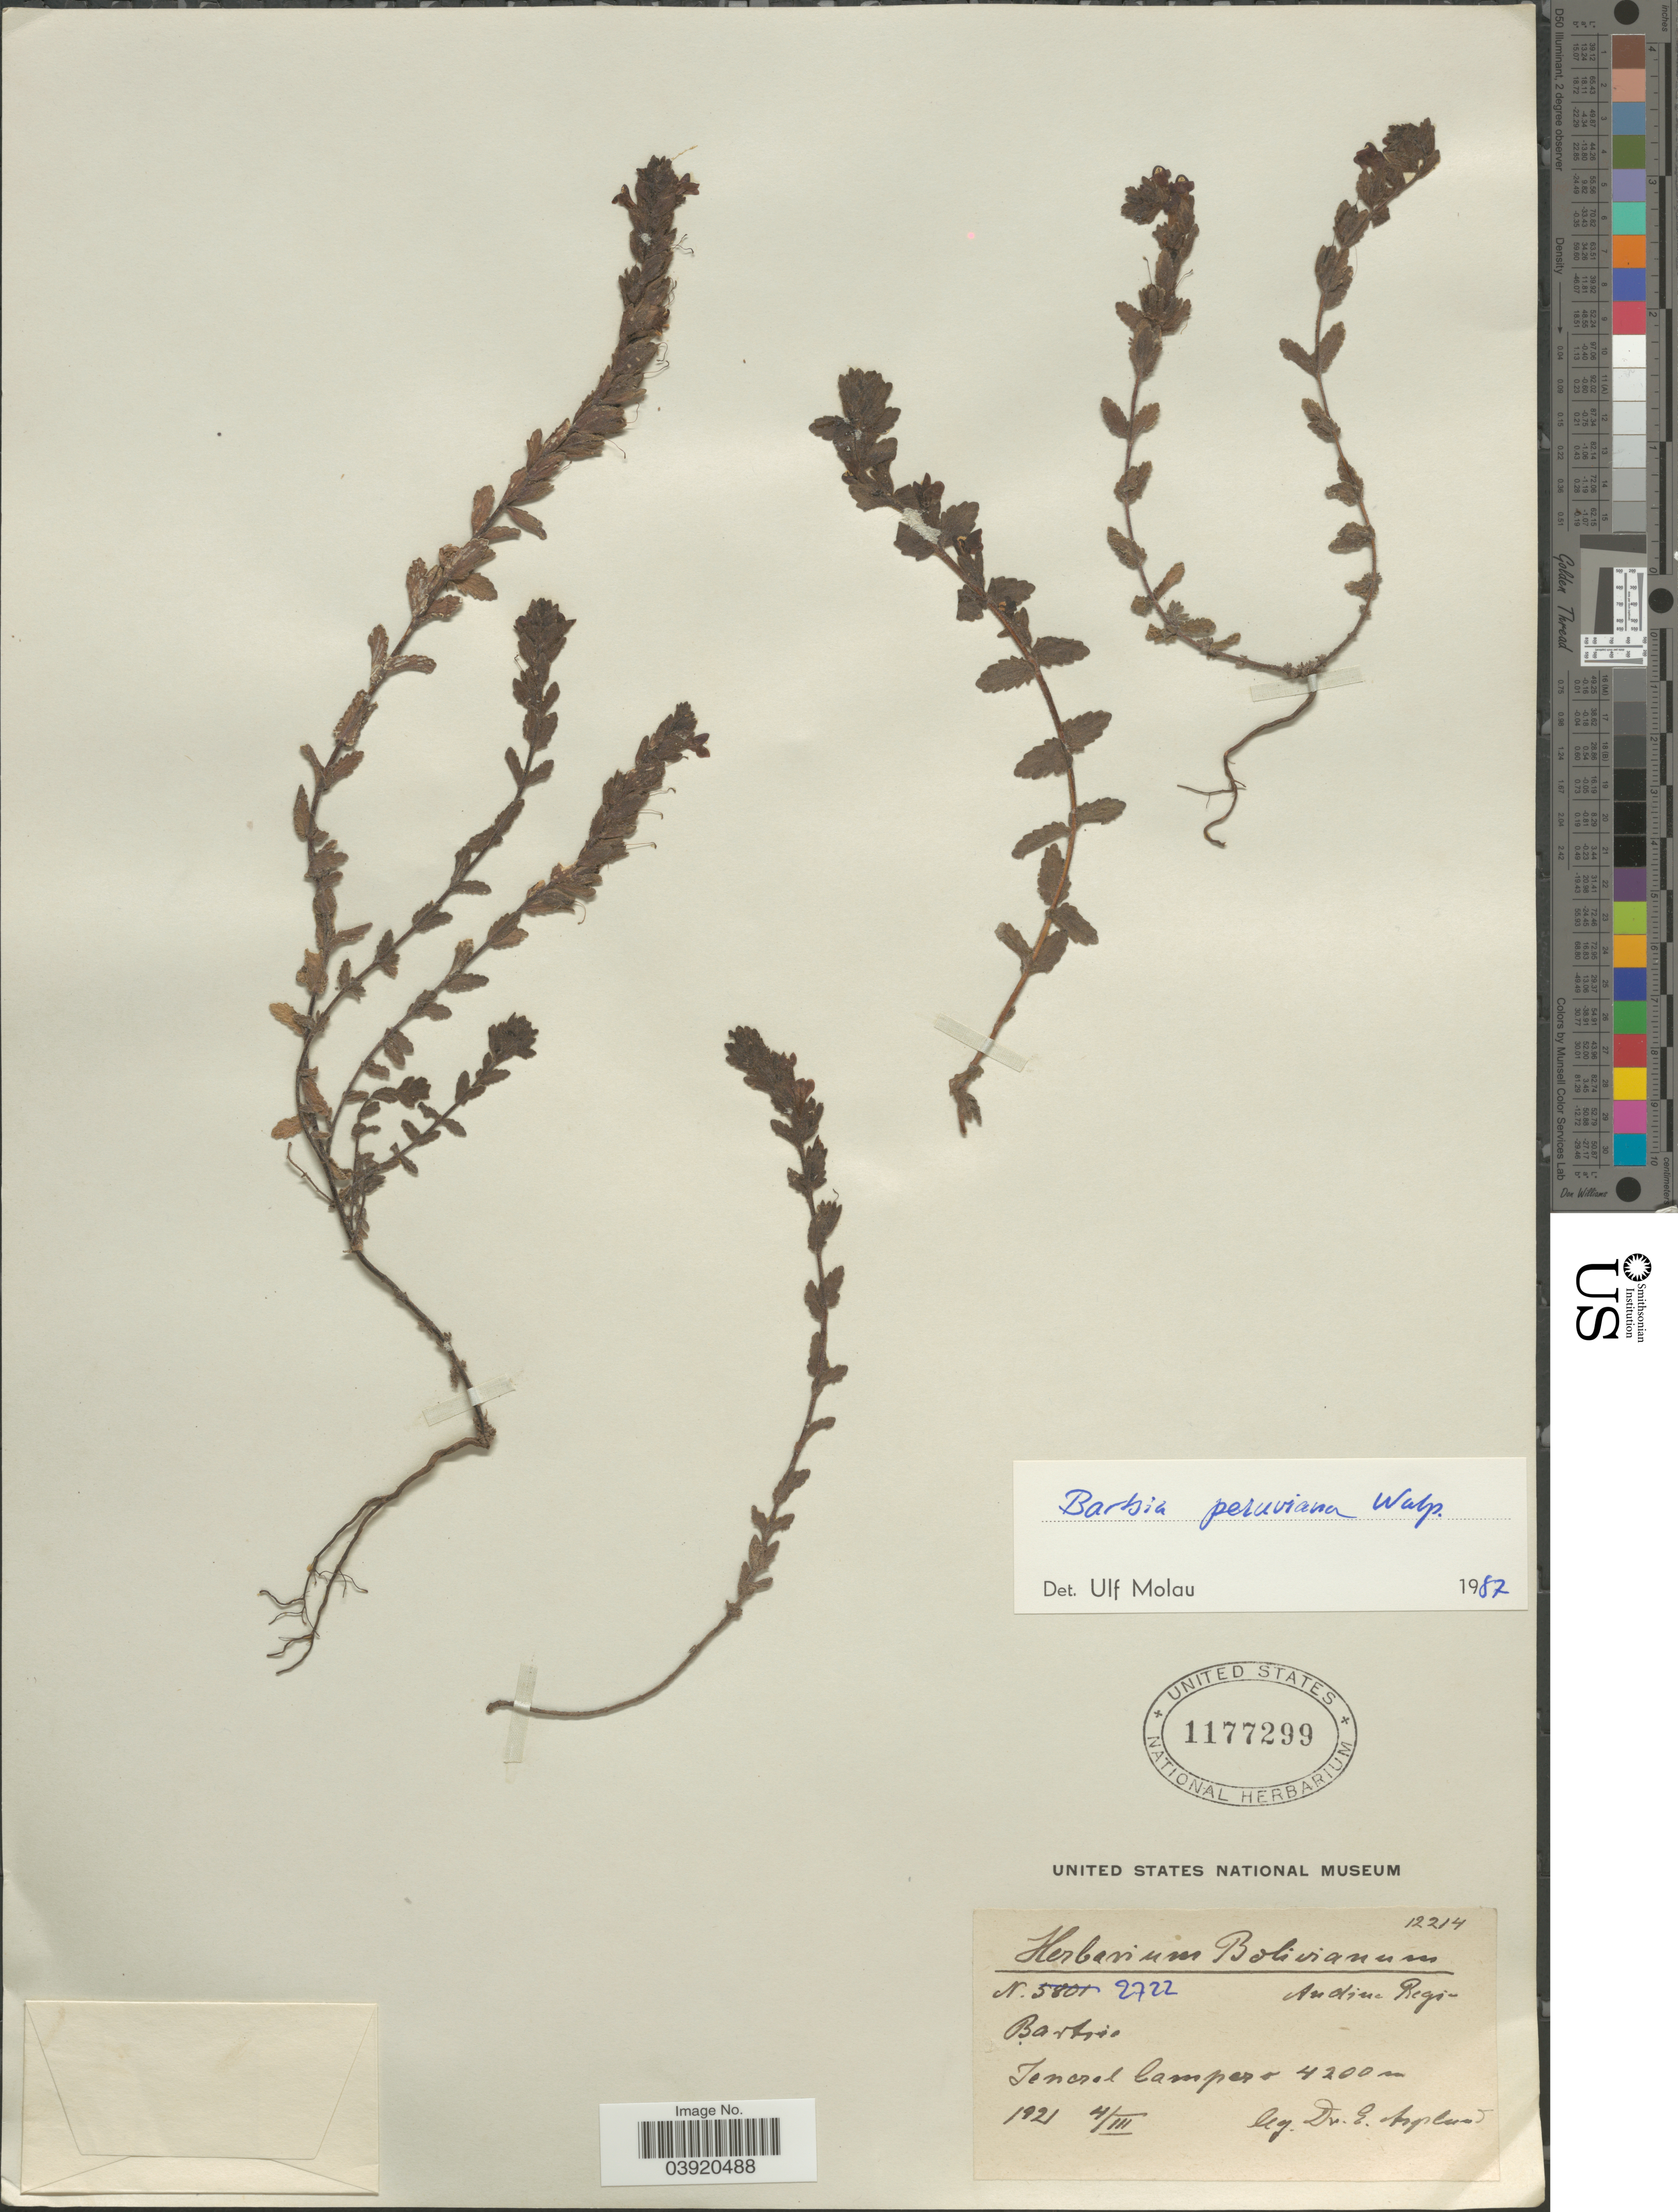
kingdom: Plantae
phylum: Tracheophyta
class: Magnoliopsida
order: Lamiales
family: Orobanchaceae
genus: Bartsia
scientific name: Bartsia peruviana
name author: Walp.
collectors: E. Asplund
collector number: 2722/12214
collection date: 1921-03-04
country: Bolivia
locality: Andina Region. Tenoral Campero.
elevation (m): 4200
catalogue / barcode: US 1177299